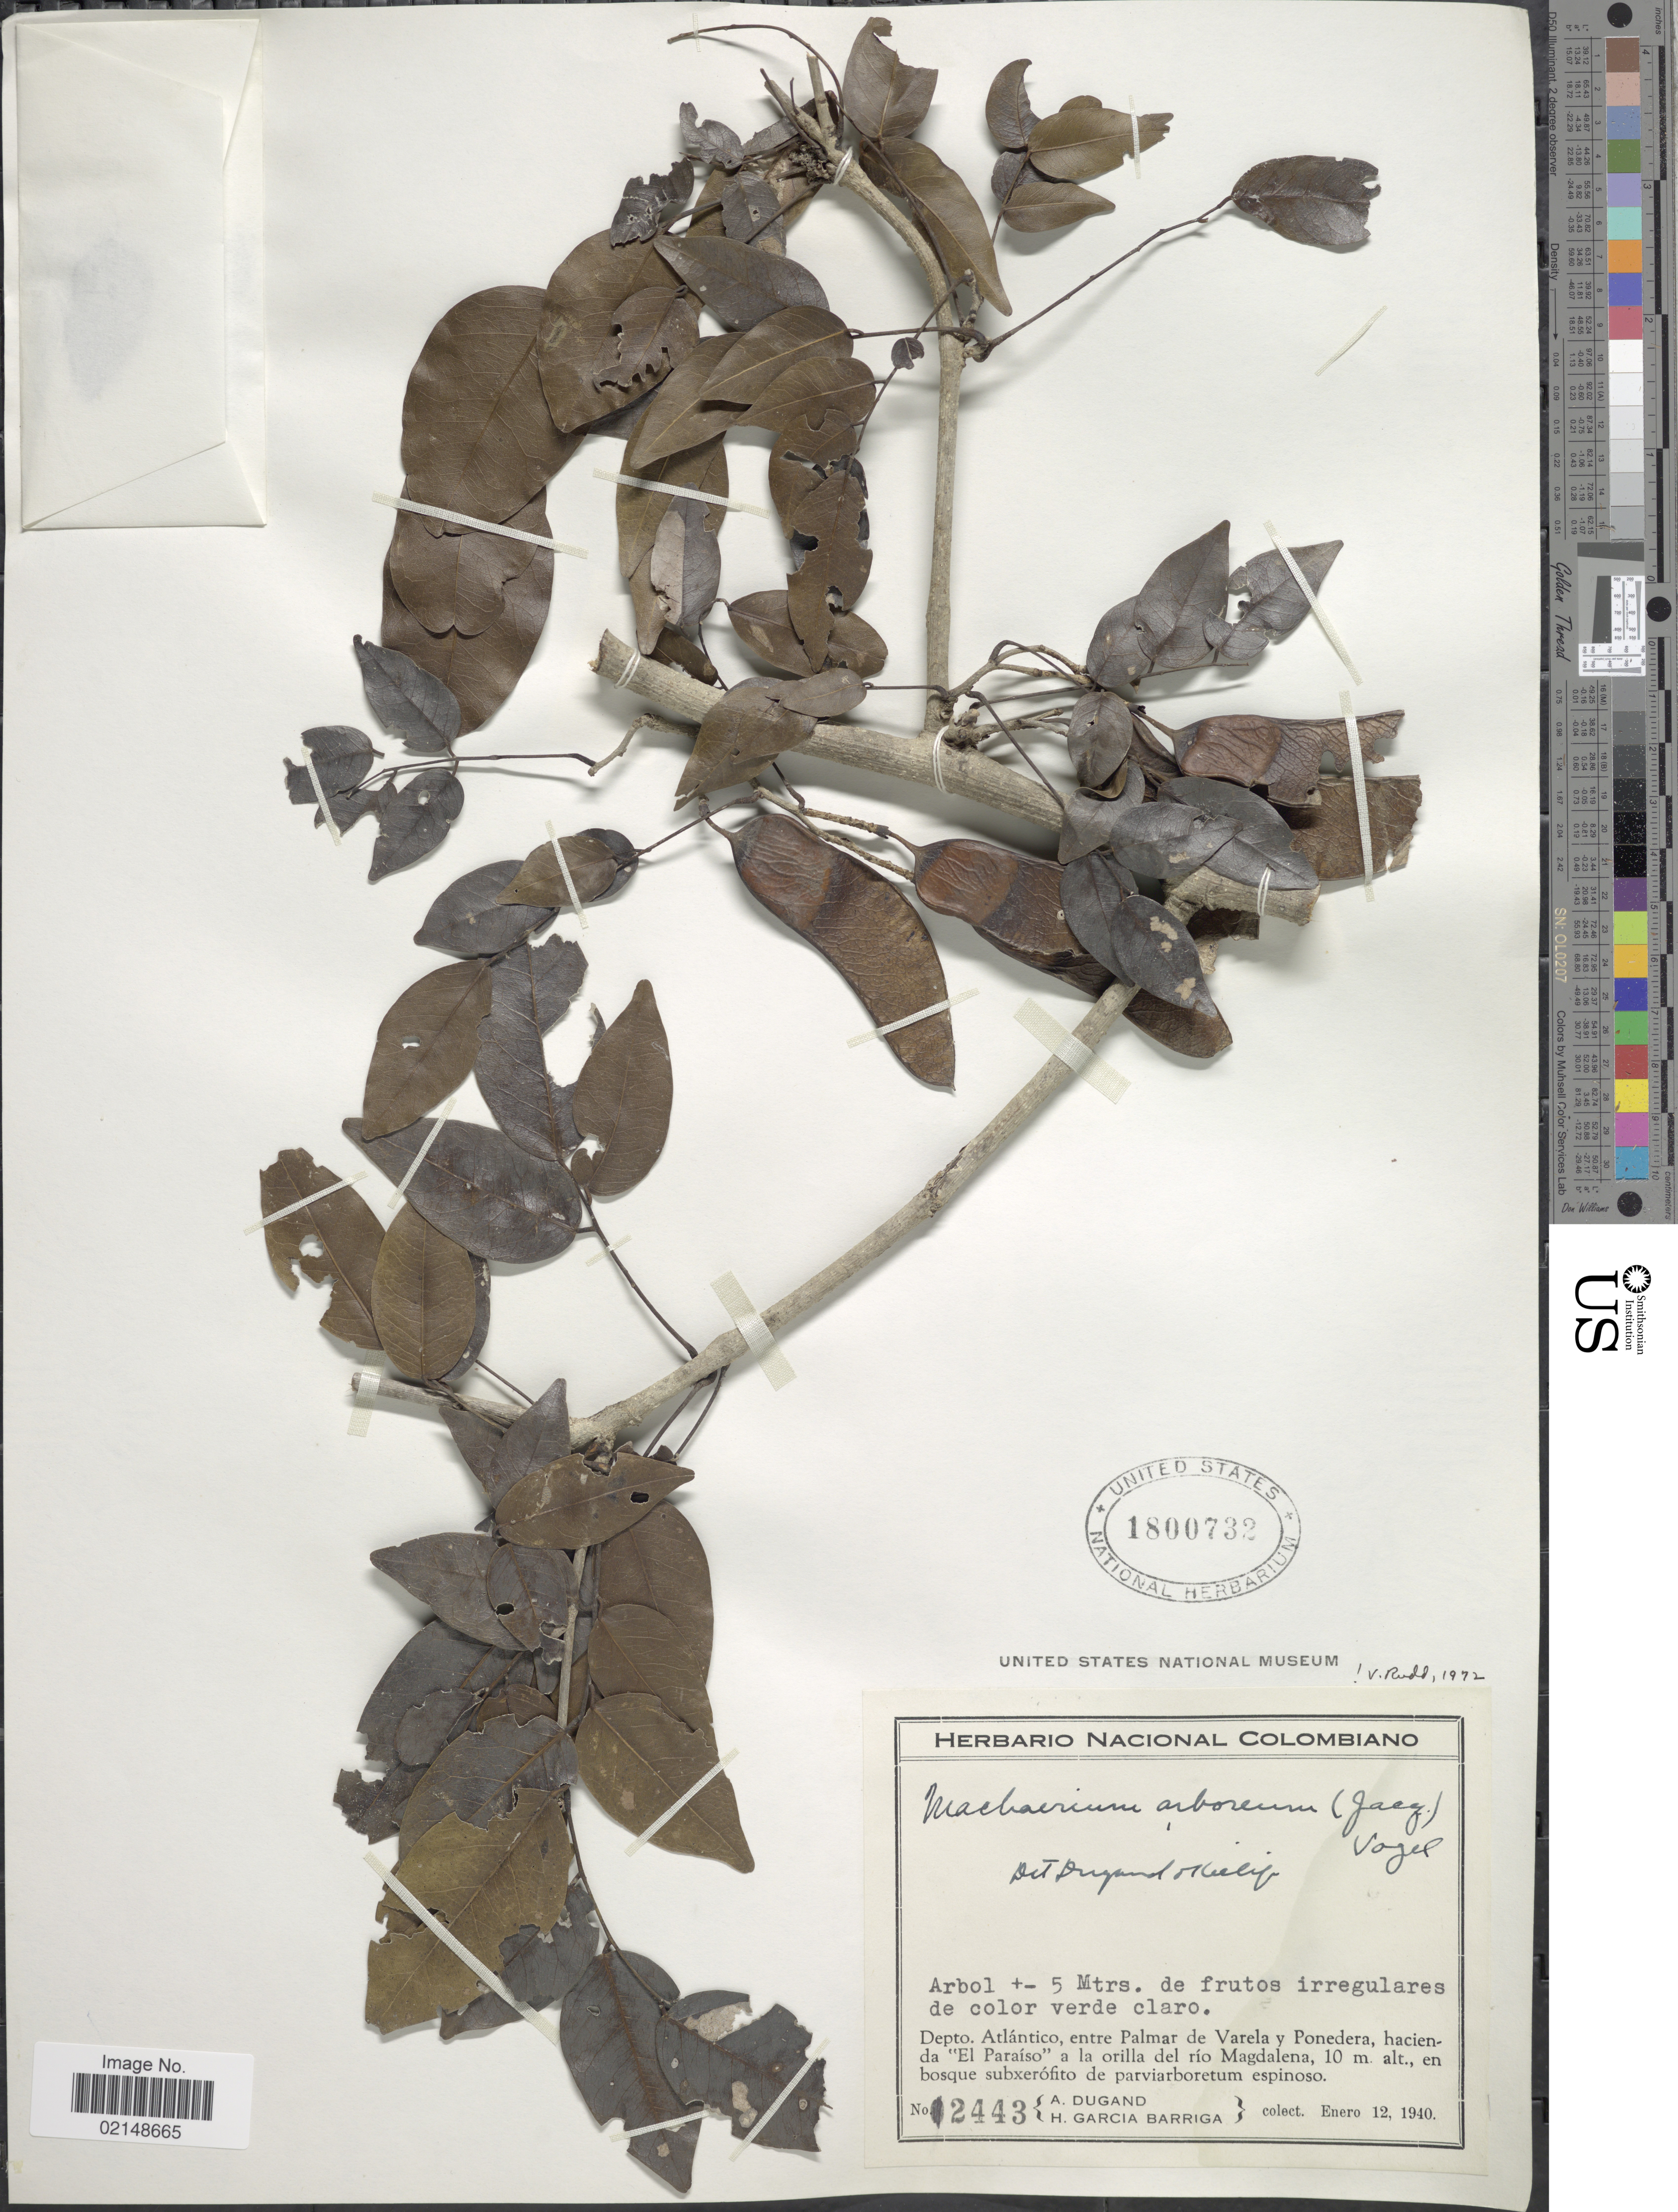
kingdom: Plantae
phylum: Tracheophyta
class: Magnoliopsida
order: Fabales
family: Fabaceae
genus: Machaerium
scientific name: Machaerium arboreum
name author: (Jacq.) Benth.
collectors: A. Dugand & H. García Barriga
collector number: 2443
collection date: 1940-01-12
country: Colombia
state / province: Atlántico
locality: Entre Palmar de Varela y Ponedera, hacienda El Paraiso a la orilla del rio Magdalena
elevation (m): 10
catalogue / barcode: US 1800732